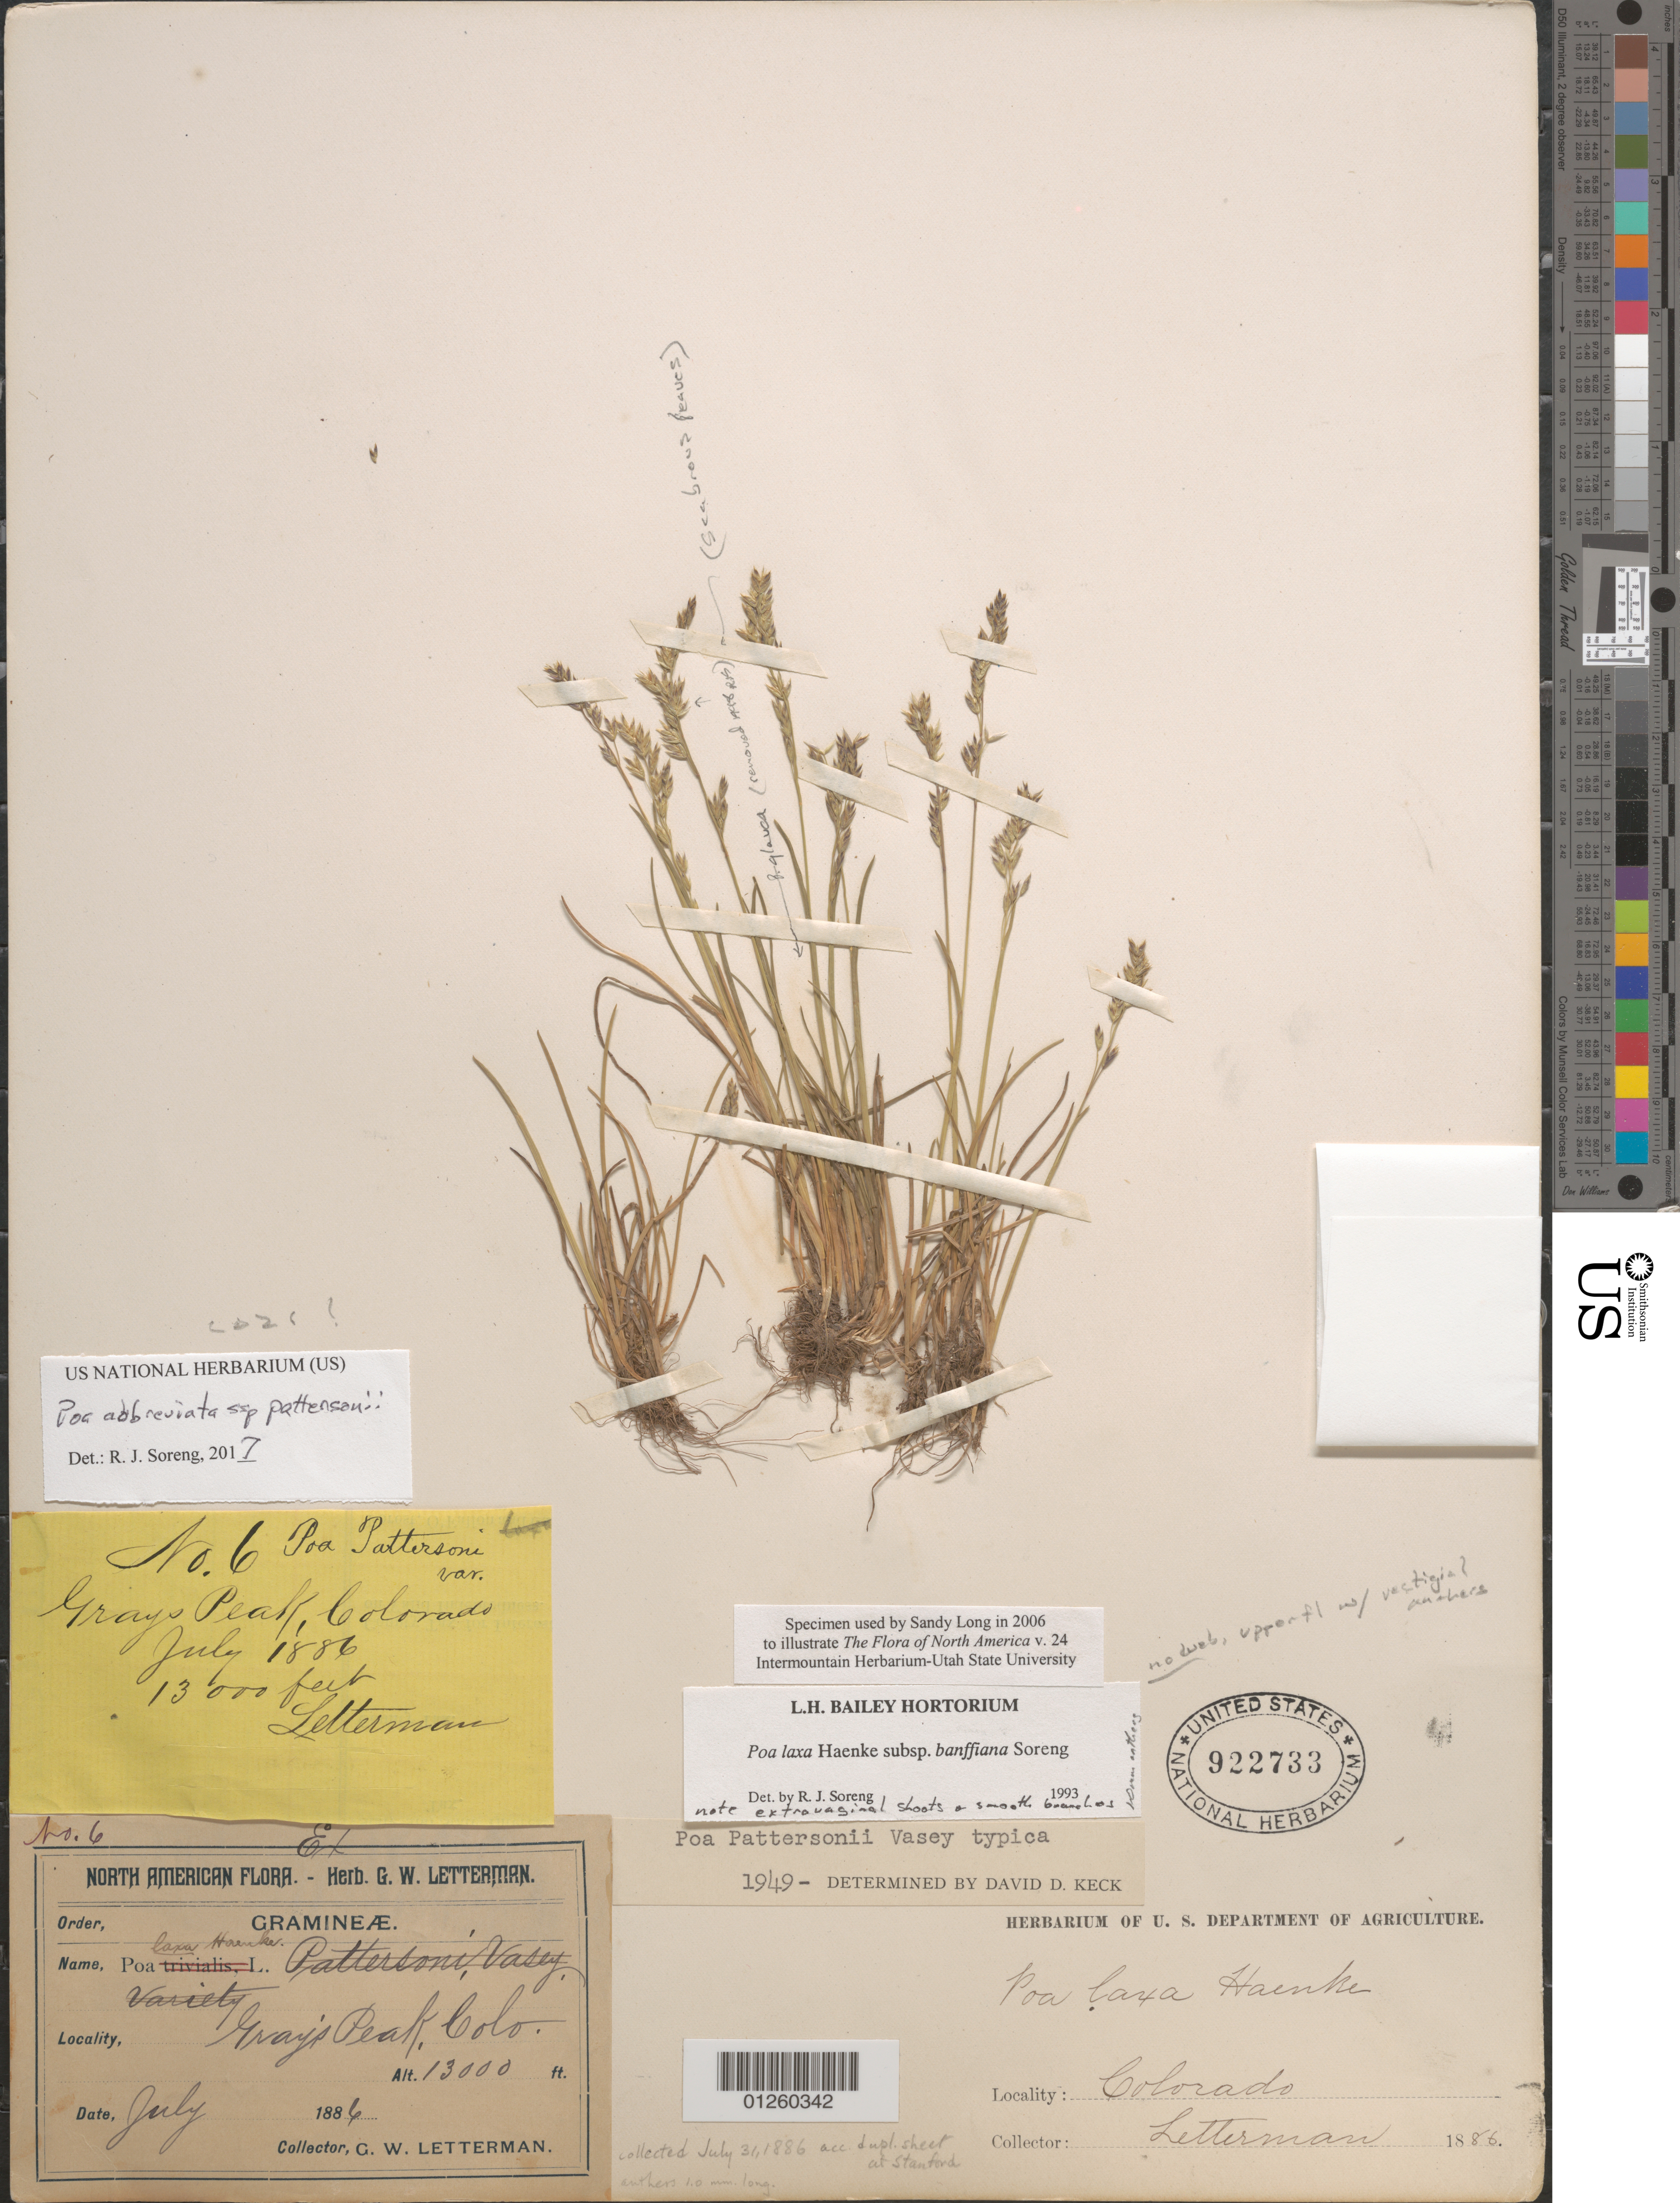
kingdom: Plantae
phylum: Tracheophyta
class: Liliopsida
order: Poales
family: Poaceae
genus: Poa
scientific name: Poa abbreviata subsp. pattersonii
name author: (Vasey) Á. Löve et al.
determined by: Soreng, Robert J., Research Associate (BOT), Smithsonian Institution - National Museum of Natural History (UNITED STATES)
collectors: G. W. Letterman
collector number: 6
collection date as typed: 1886 [ca 31 Jul]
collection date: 1886-07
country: United States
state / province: Colorado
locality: Gray's Peak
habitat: Alpine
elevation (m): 3962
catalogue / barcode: US 922733